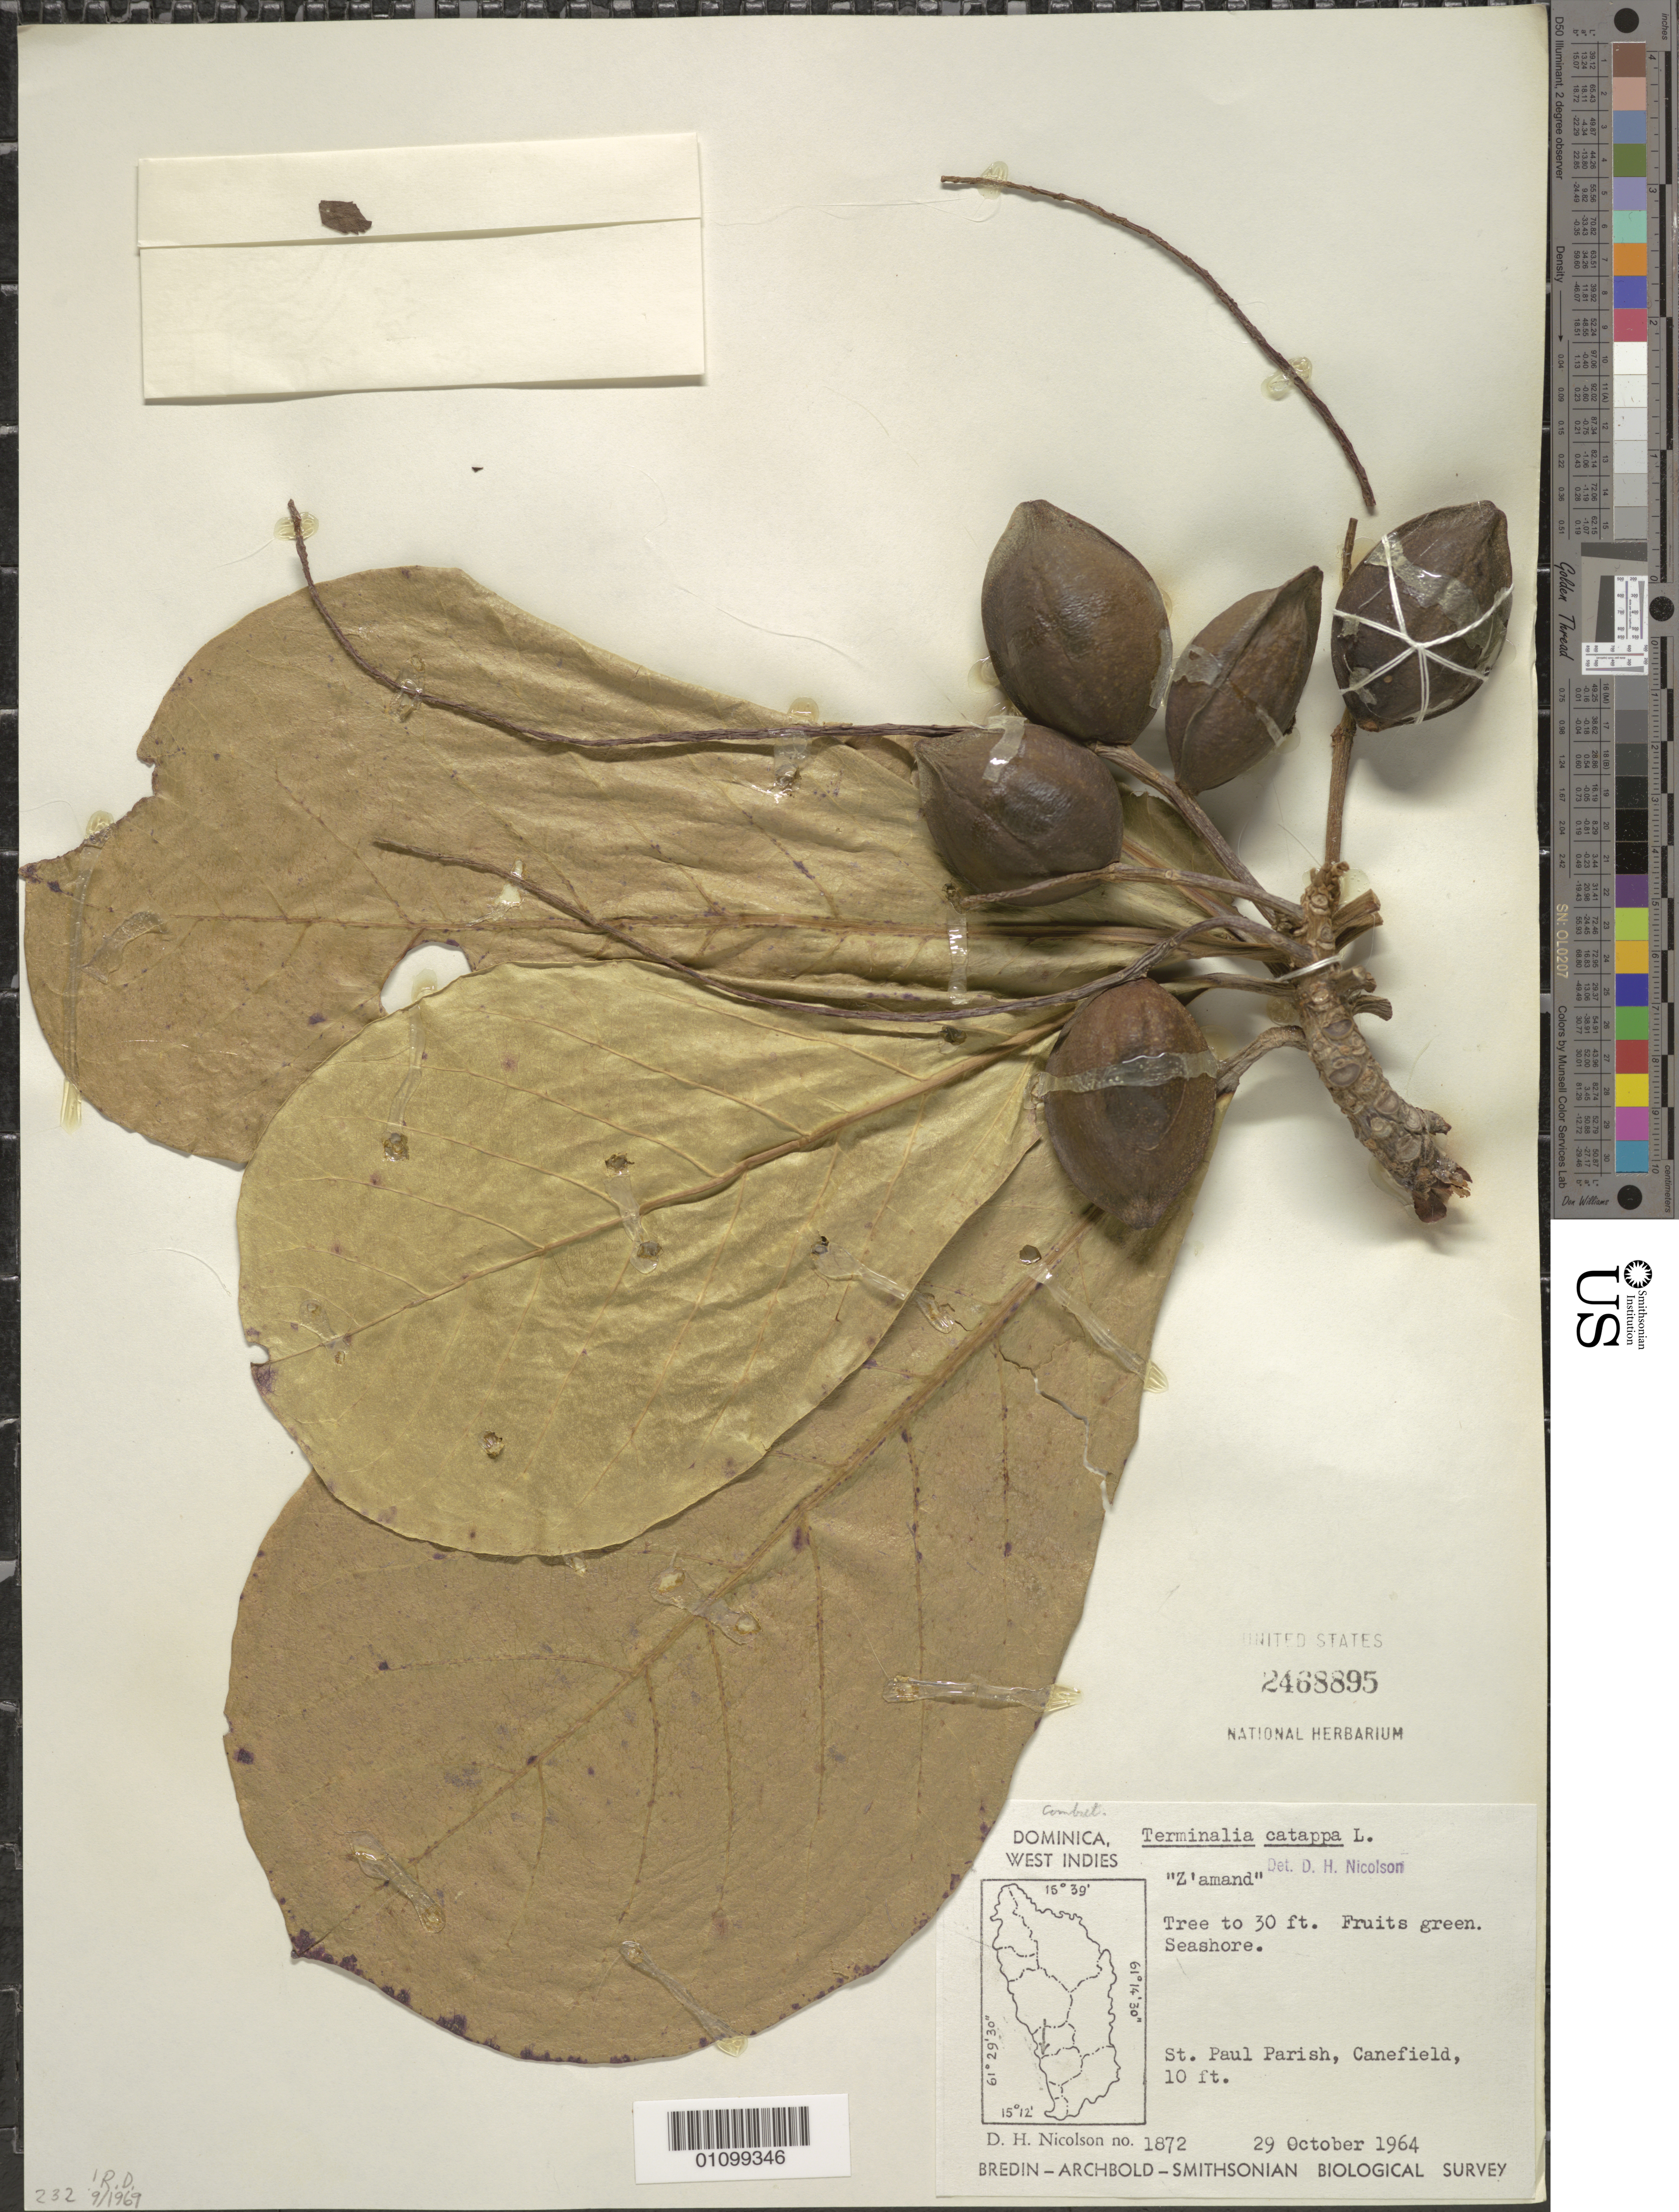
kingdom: Plantae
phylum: Tracheophyta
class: Magnoliopsida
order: Myrtales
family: Combretaceae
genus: Terminalia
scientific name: Terminalia catappa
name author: L.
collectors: D. H. Nicolson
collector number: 1872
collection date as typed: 29 Oct 1964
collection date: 1964-10-29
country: Dominica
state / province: St. Paul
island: Dominica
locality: Canefield. Seashore.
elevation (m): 3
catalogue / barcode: US 2468895